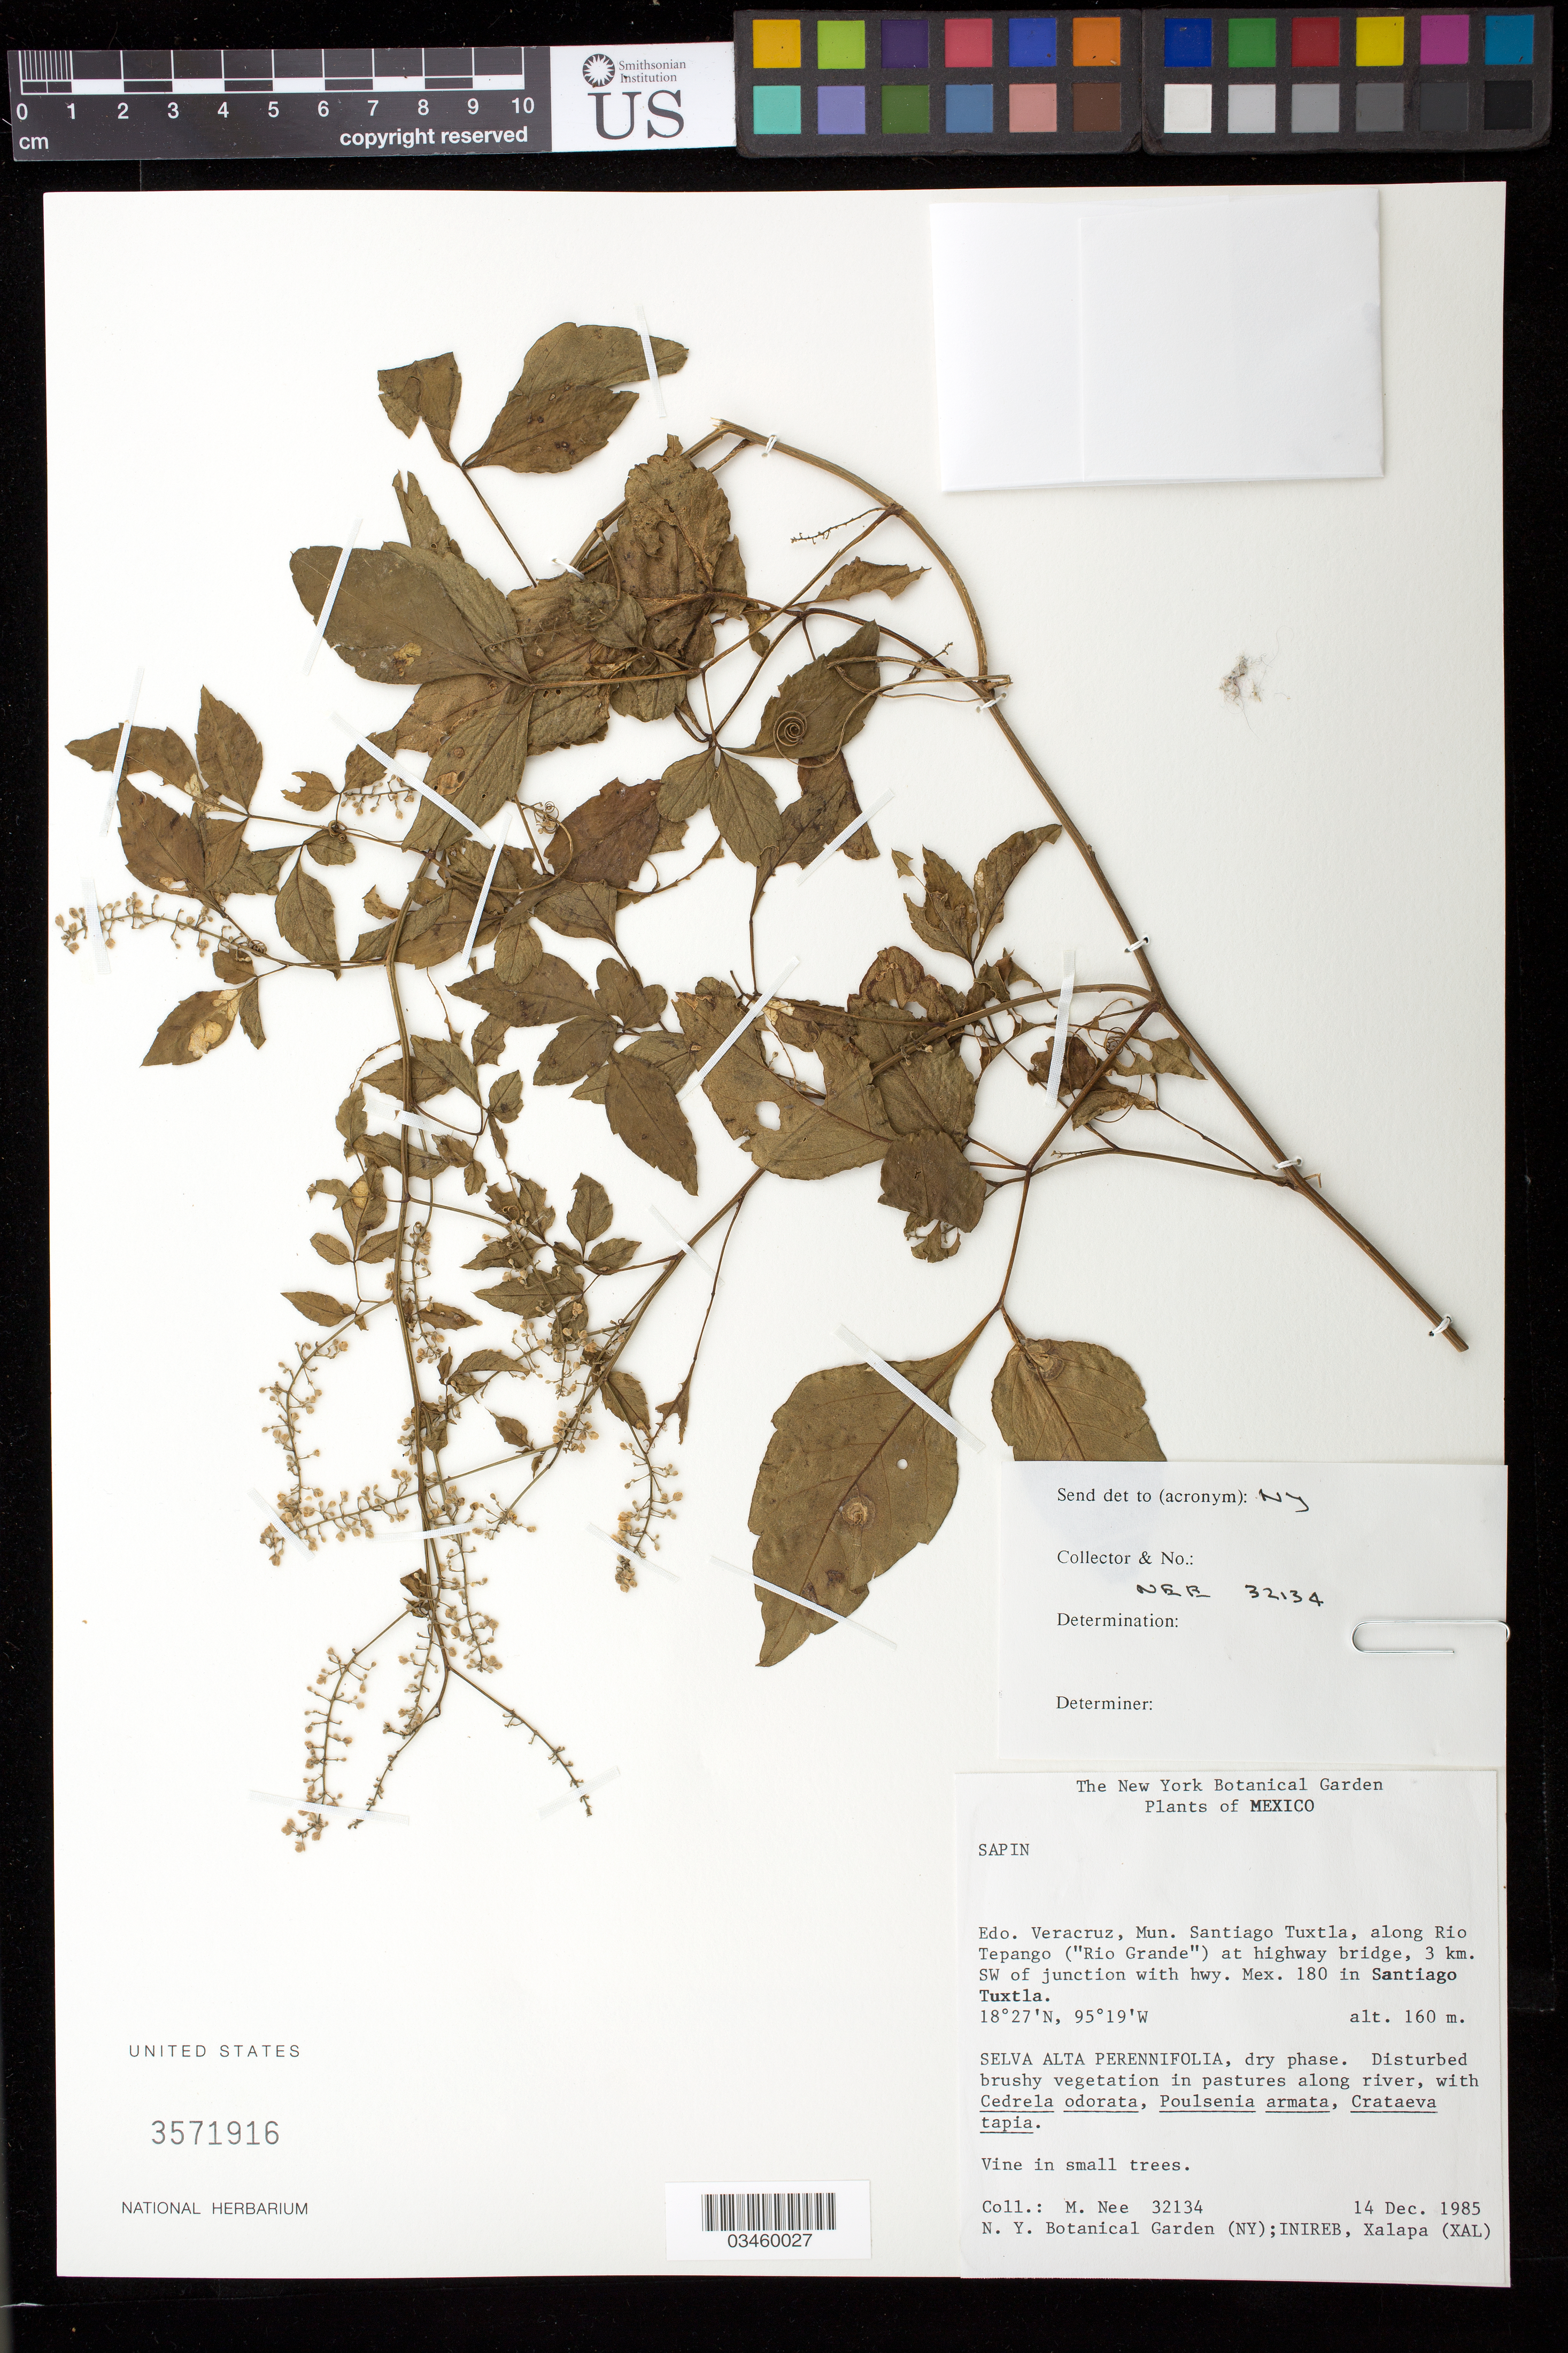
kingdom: Plantae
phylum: Tracheophyta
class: Magnoliopsida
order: Sapindales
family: Sapindaceae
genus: Serjania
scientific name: Serjania racemosa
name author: Schumach.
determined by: Acevedo-Rodriguez, P., (US), Smithsonian Institution - National Museum of Natural History (UNITED STATES)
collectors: T. C. Andres & M. Nee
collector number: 32134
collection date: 1985-12-14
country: Mexico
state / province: Veracruz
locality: Edo. Veracruz, Mun. San Andrés Tuxtla, 1 km. S of Sihuapan.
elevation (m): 225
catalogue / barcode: US 3571916